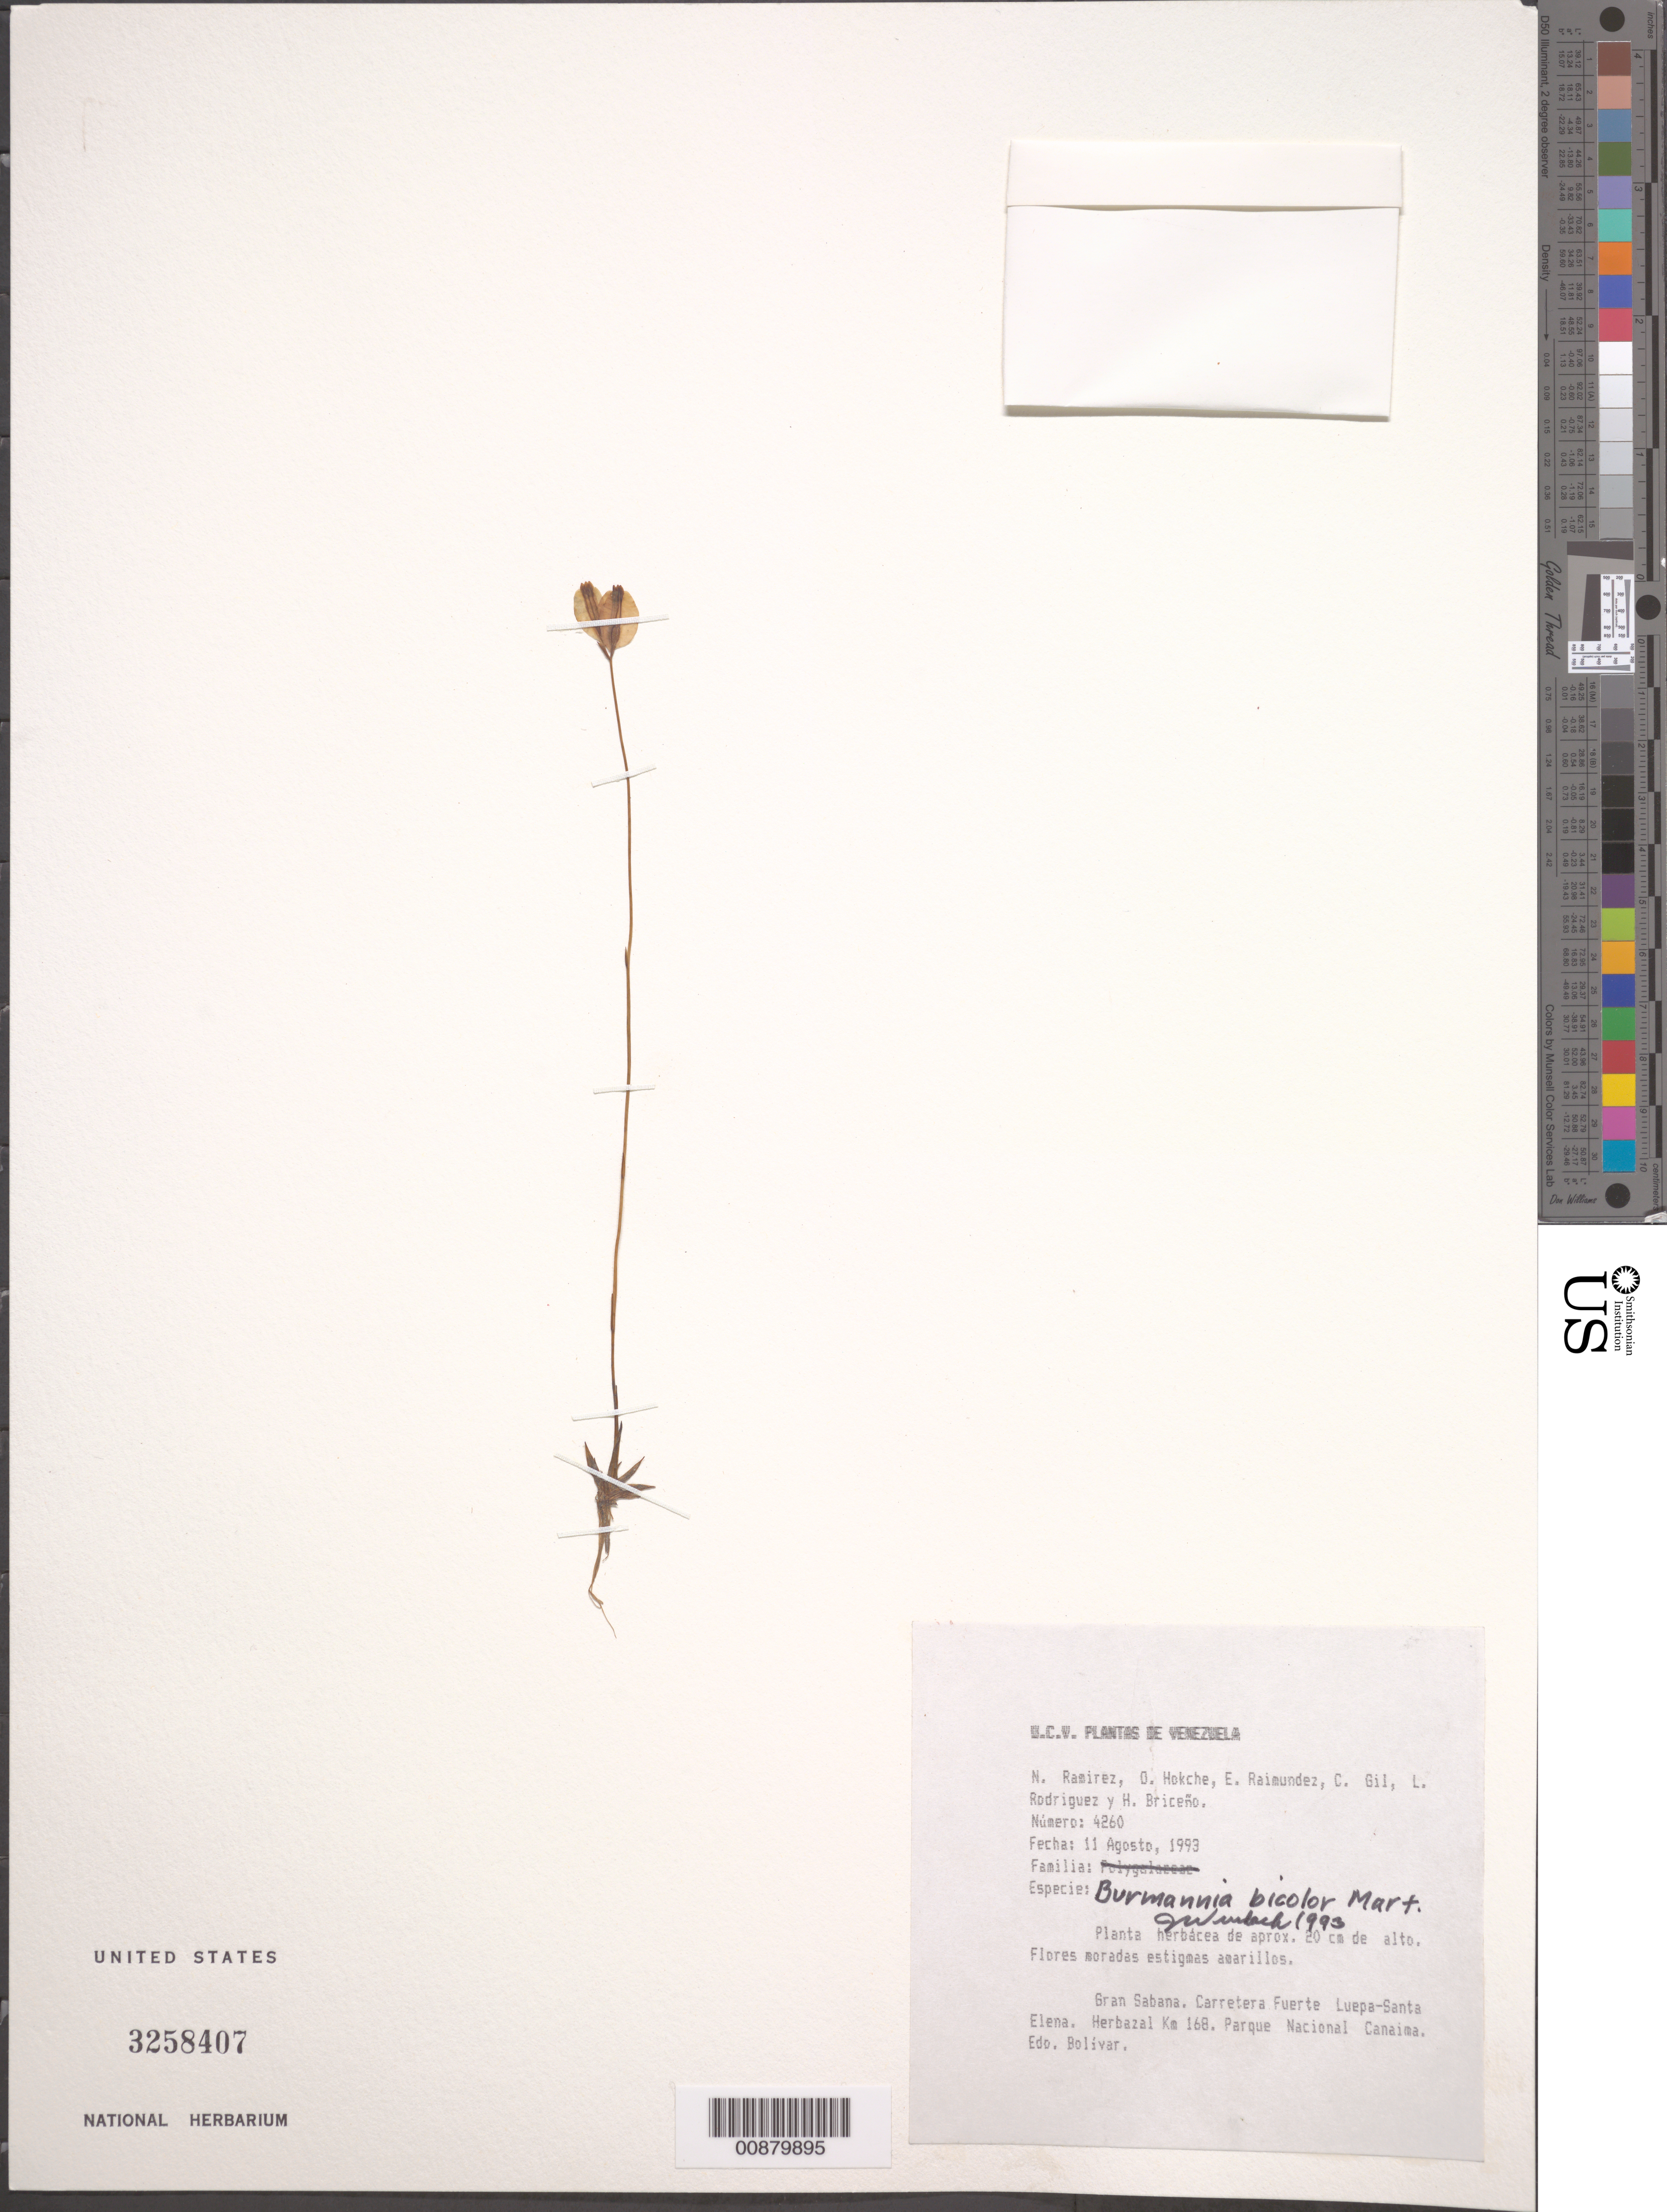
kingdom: Plantae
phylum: Tracheophyta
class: Liliopsida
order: Dioscoreales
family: Burmanniaceae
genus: Burmannia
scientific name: Burmannia bicolor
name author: Mart.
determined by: Wurdack, John J., (US), US (UNITED STATES)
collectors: N. Ramírez, O. Hokche, E. Raimundez, C. Gil, L. Rodriguez & H. Briceno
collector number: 4260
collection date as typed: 11-Aug-93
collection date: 1993-08-11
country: Venezuela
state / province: Bolívar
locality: Gran Sabana, Carretera Fuerte Luepa-Santa Elena. Herbazal km 168. Parque Nacional Canaima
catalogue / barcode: US 3258407